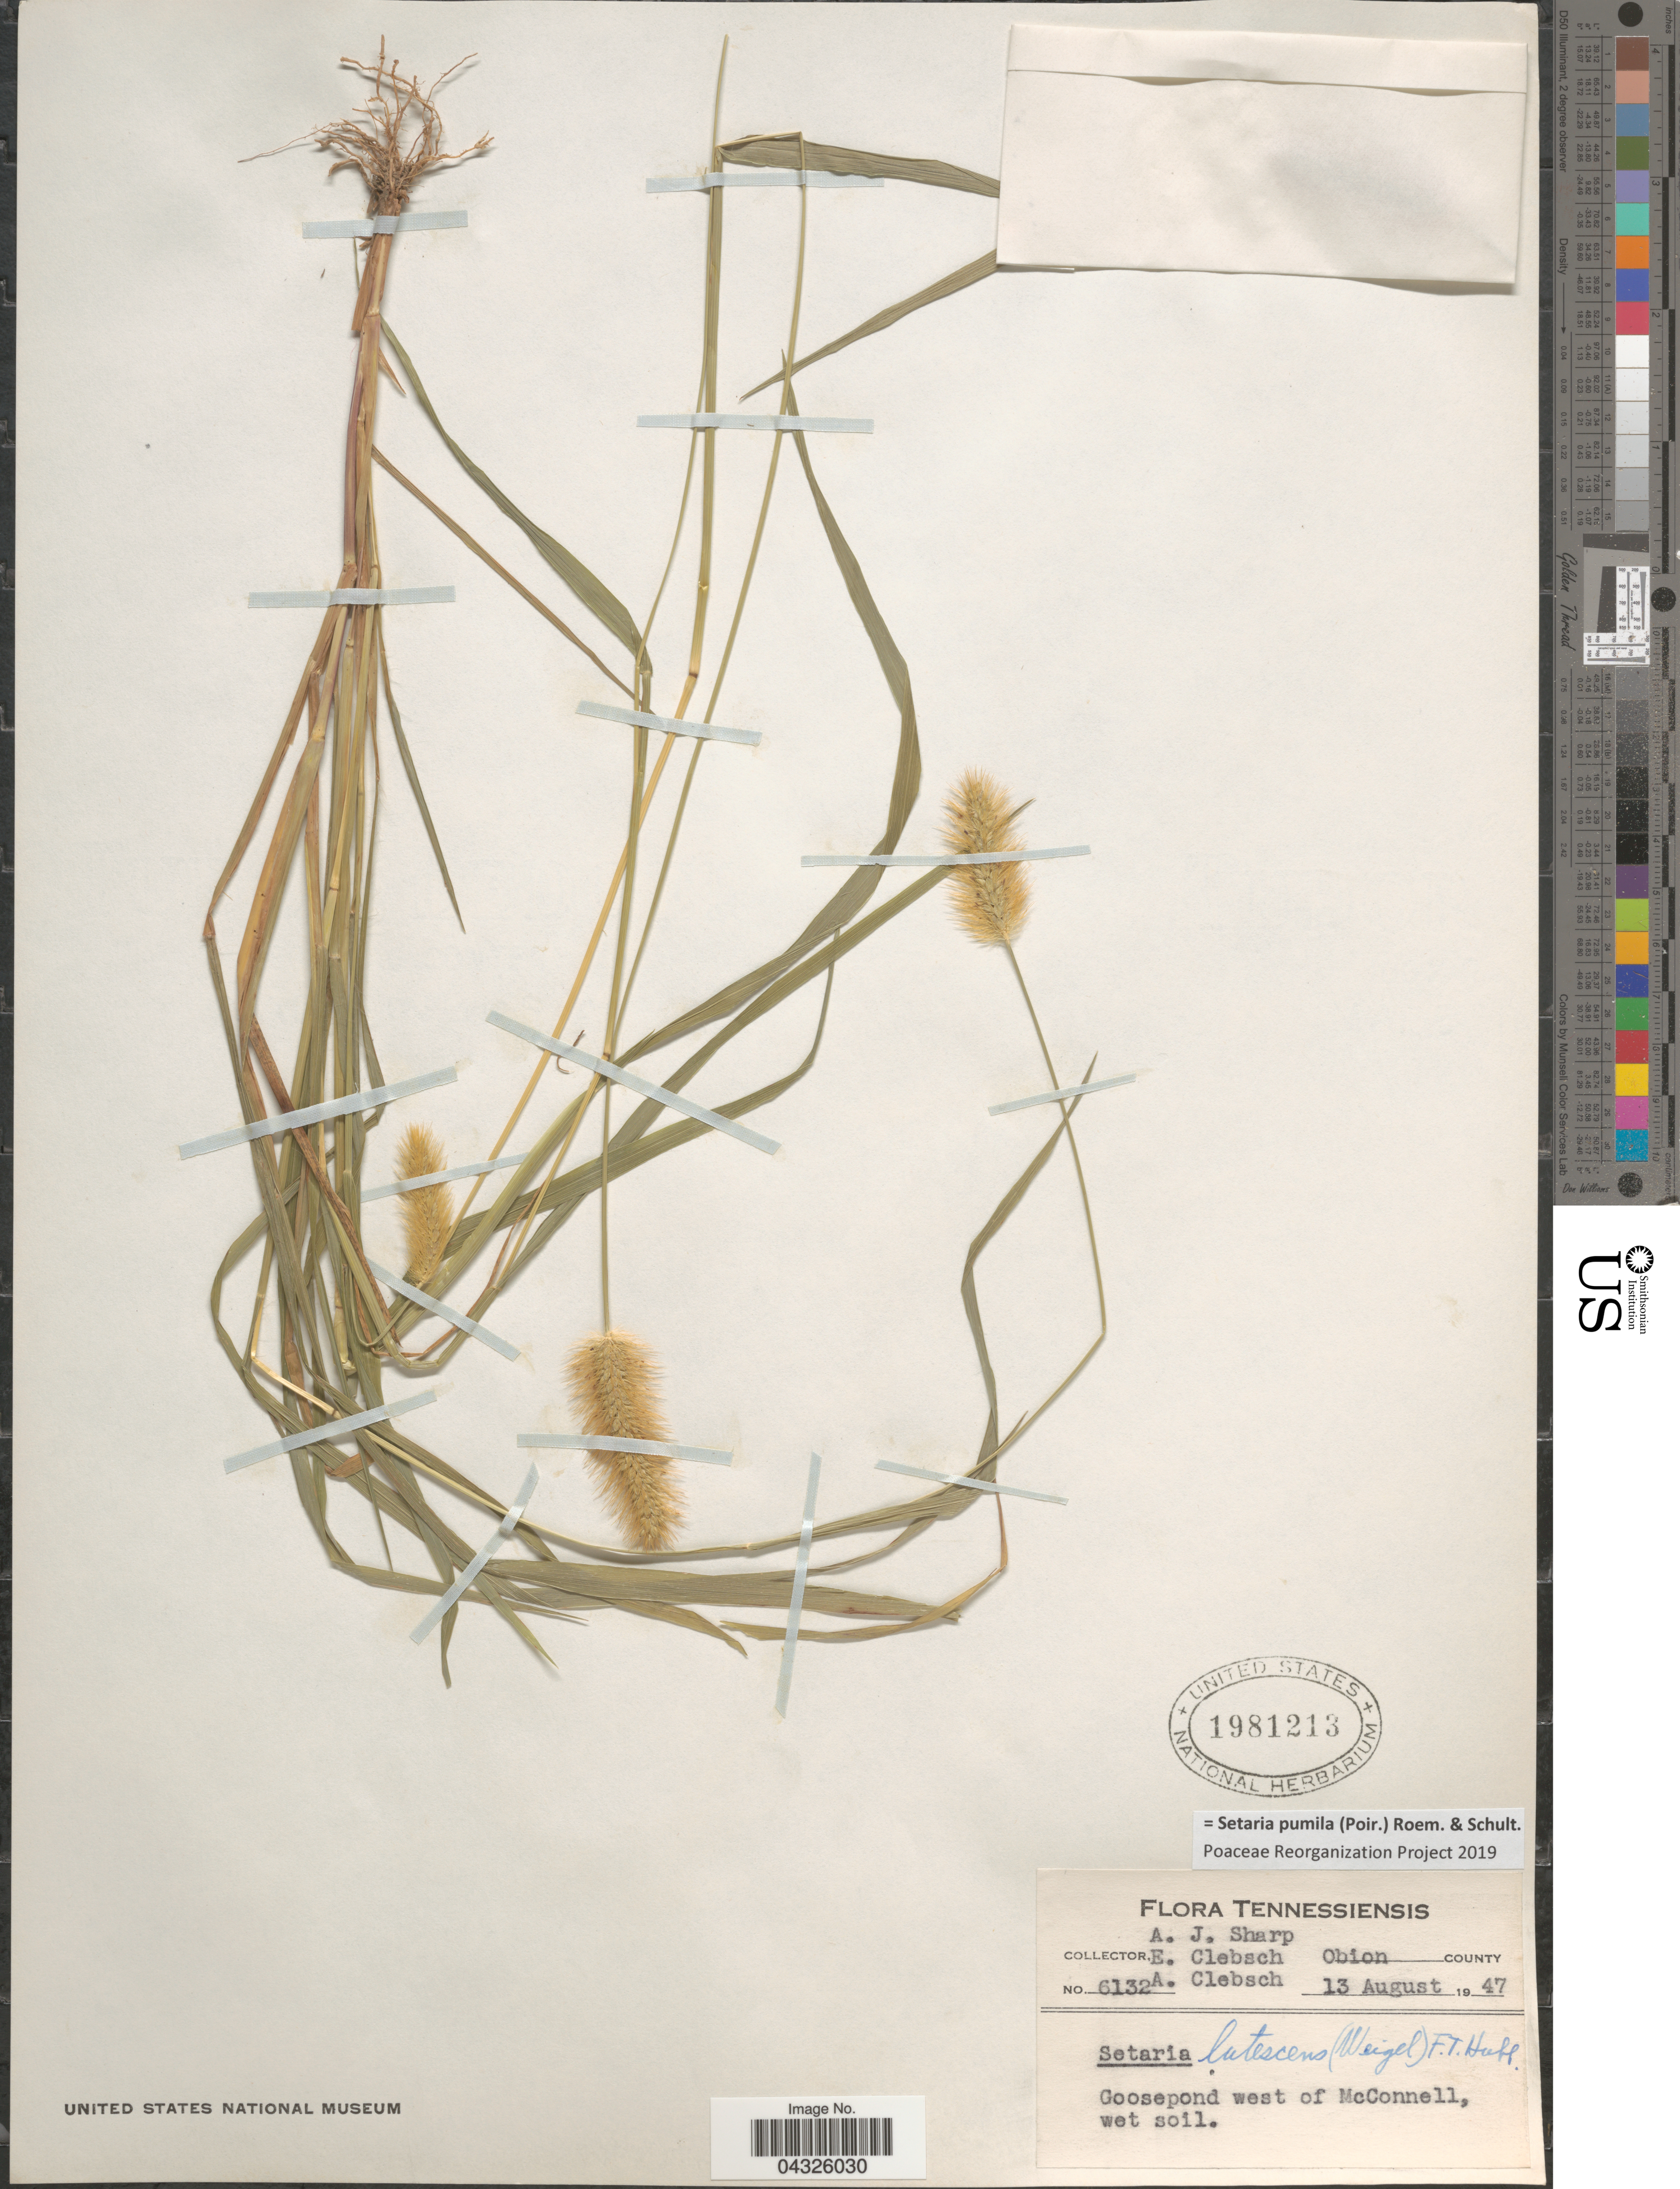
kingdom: Plantae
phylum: Tracheophyta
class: Liliopsida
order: Poales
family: Poaceae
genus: Setaria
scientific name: Setaria pumila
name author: (Poir.) Roem. & Schult.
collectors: A. J. Sharp, E. Clebsch & A. Clebsch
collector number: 6132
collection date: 1947-08-13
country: United States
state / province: Tennessee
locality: Obion County. Goosepond west of McConnell, wet soil.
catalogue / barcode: US 1981213